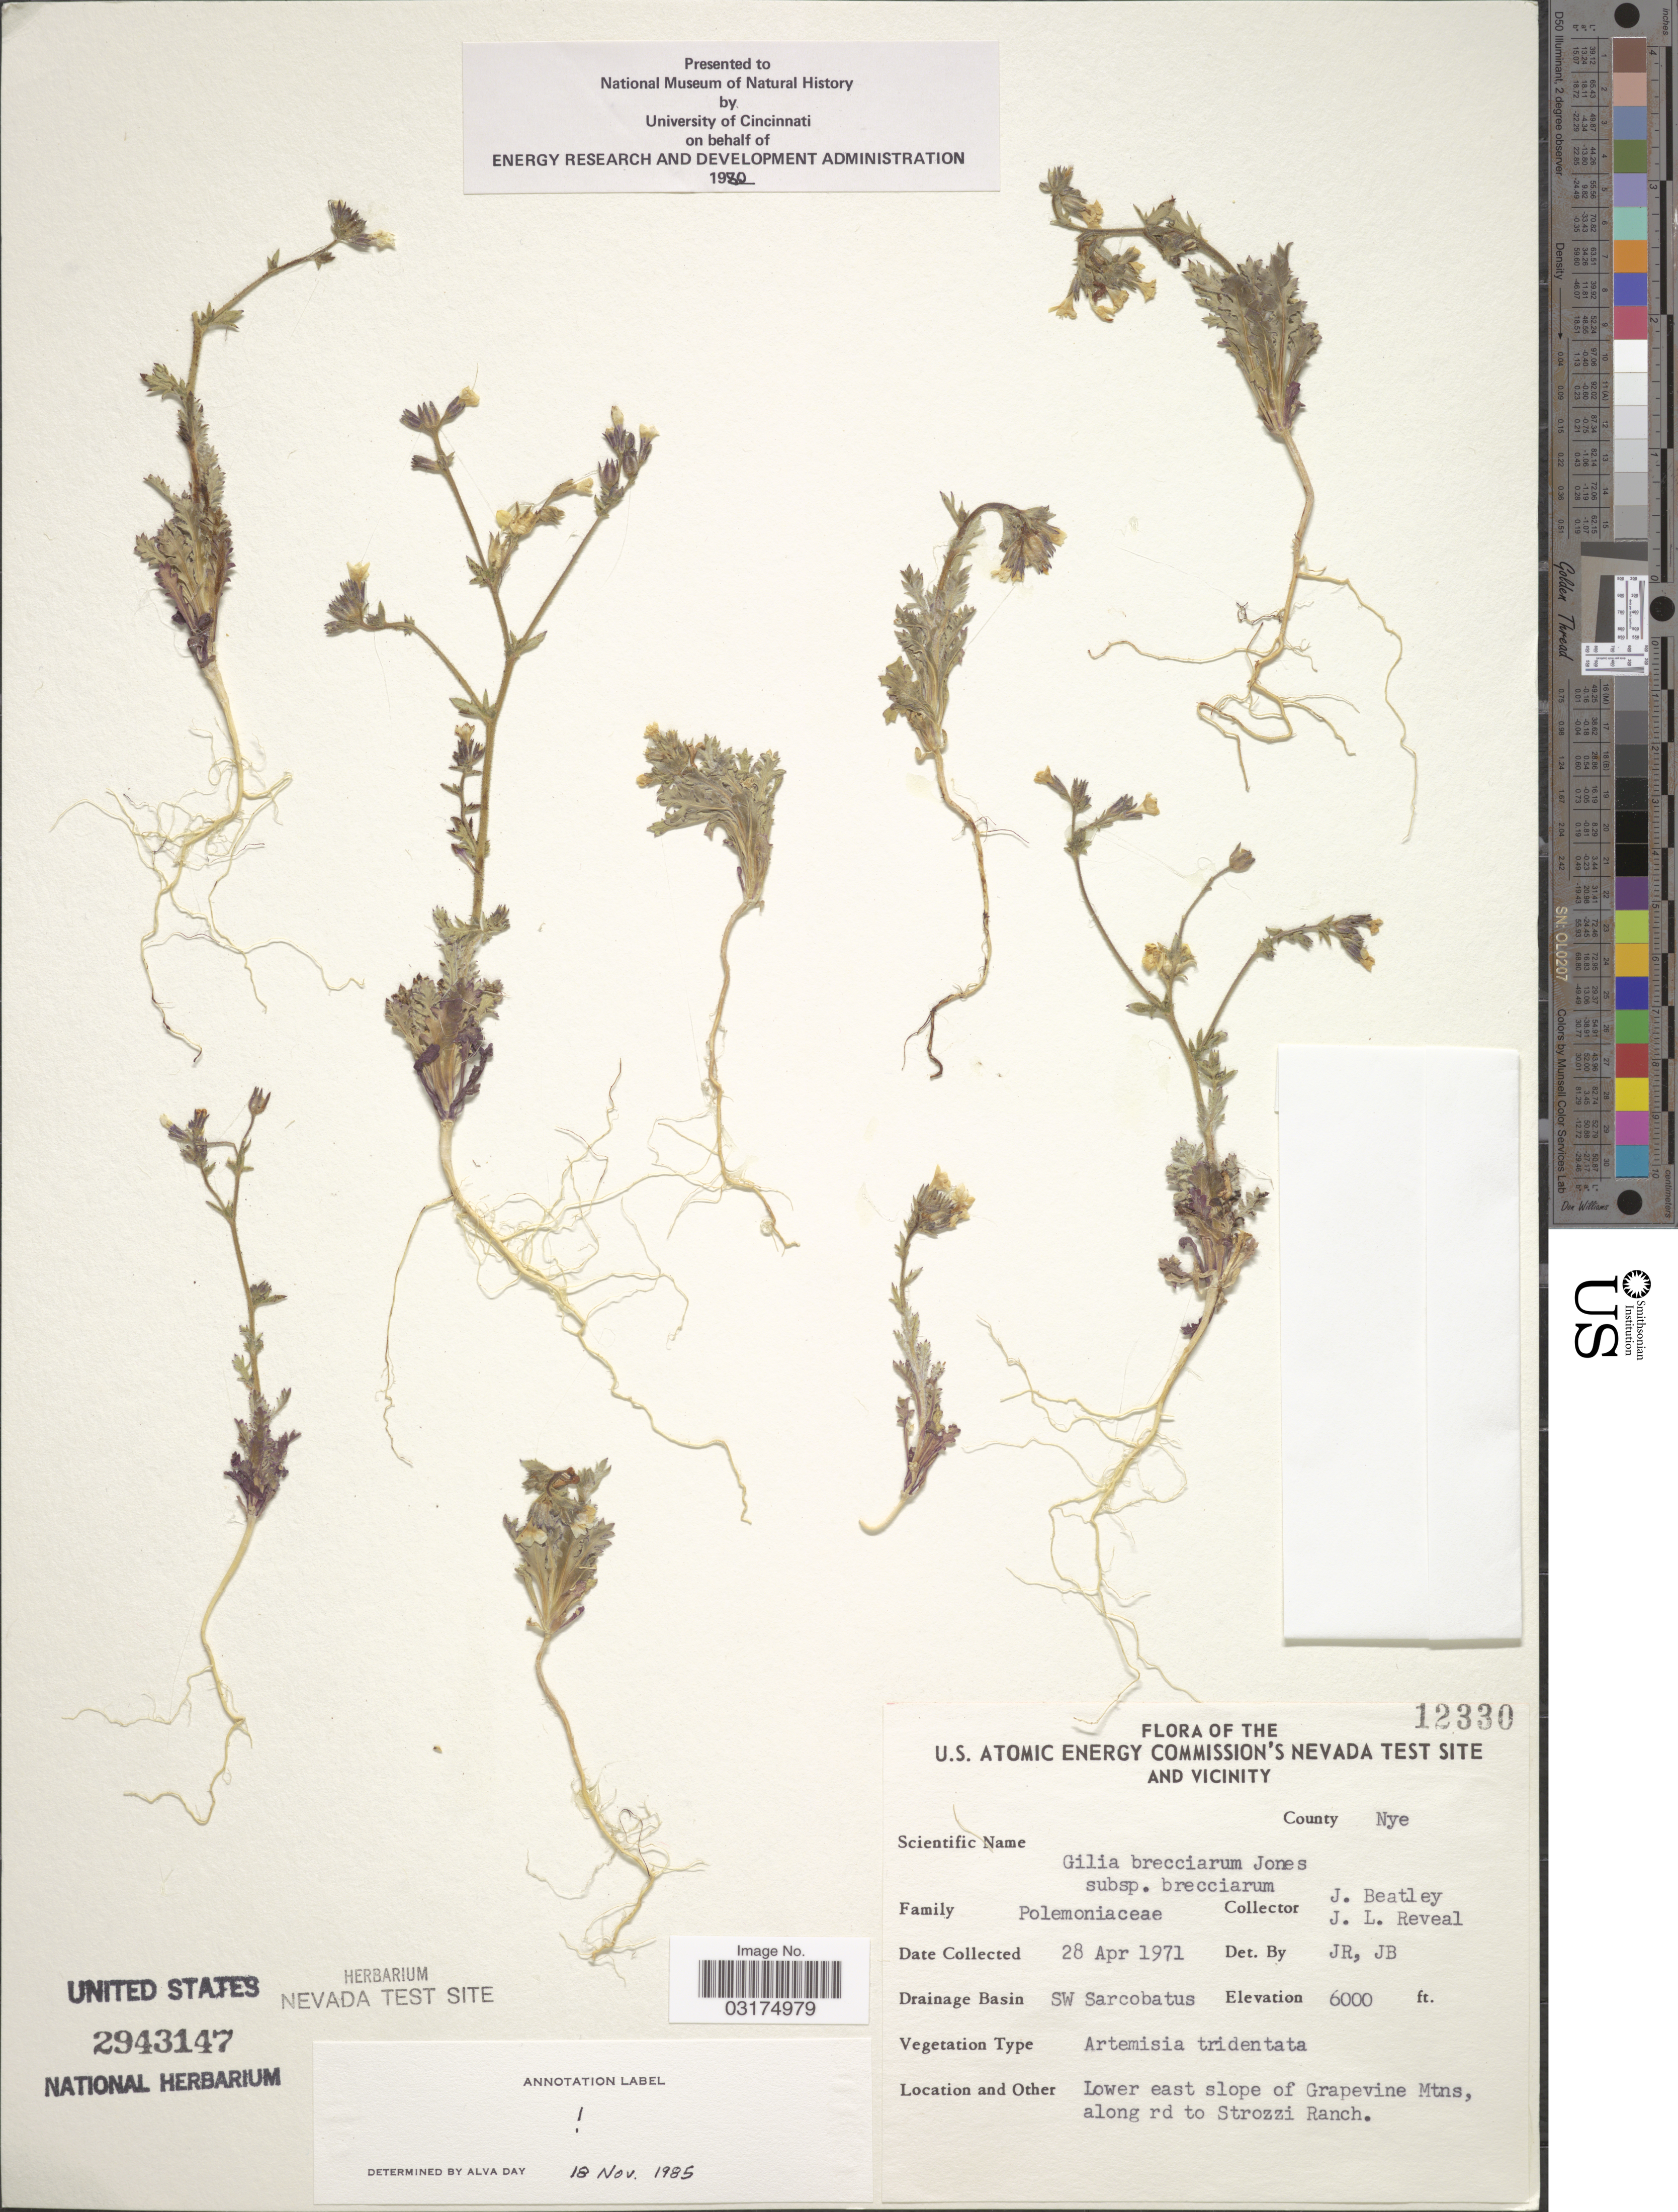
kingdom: Plantae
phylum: Tracheophyta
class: Magnoliopsida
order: Ericales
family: Polemoniaceae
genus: Gilia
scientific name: Gilia brecciarum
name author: M.E. Jones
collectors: J. C. Beatley & J. L. Reveal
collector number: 12330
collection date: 1971-04-28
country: United States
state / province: Nevada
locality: The U. S. Atomic Energy Commission's Nevada Test Site and Vicinity. County Nye. Drainage Basin SW Sarcobatus. Lower east slope of Grapevine Mtns, along rd to Strozzi Ranch.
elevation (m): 1829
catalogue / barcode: US 2943147